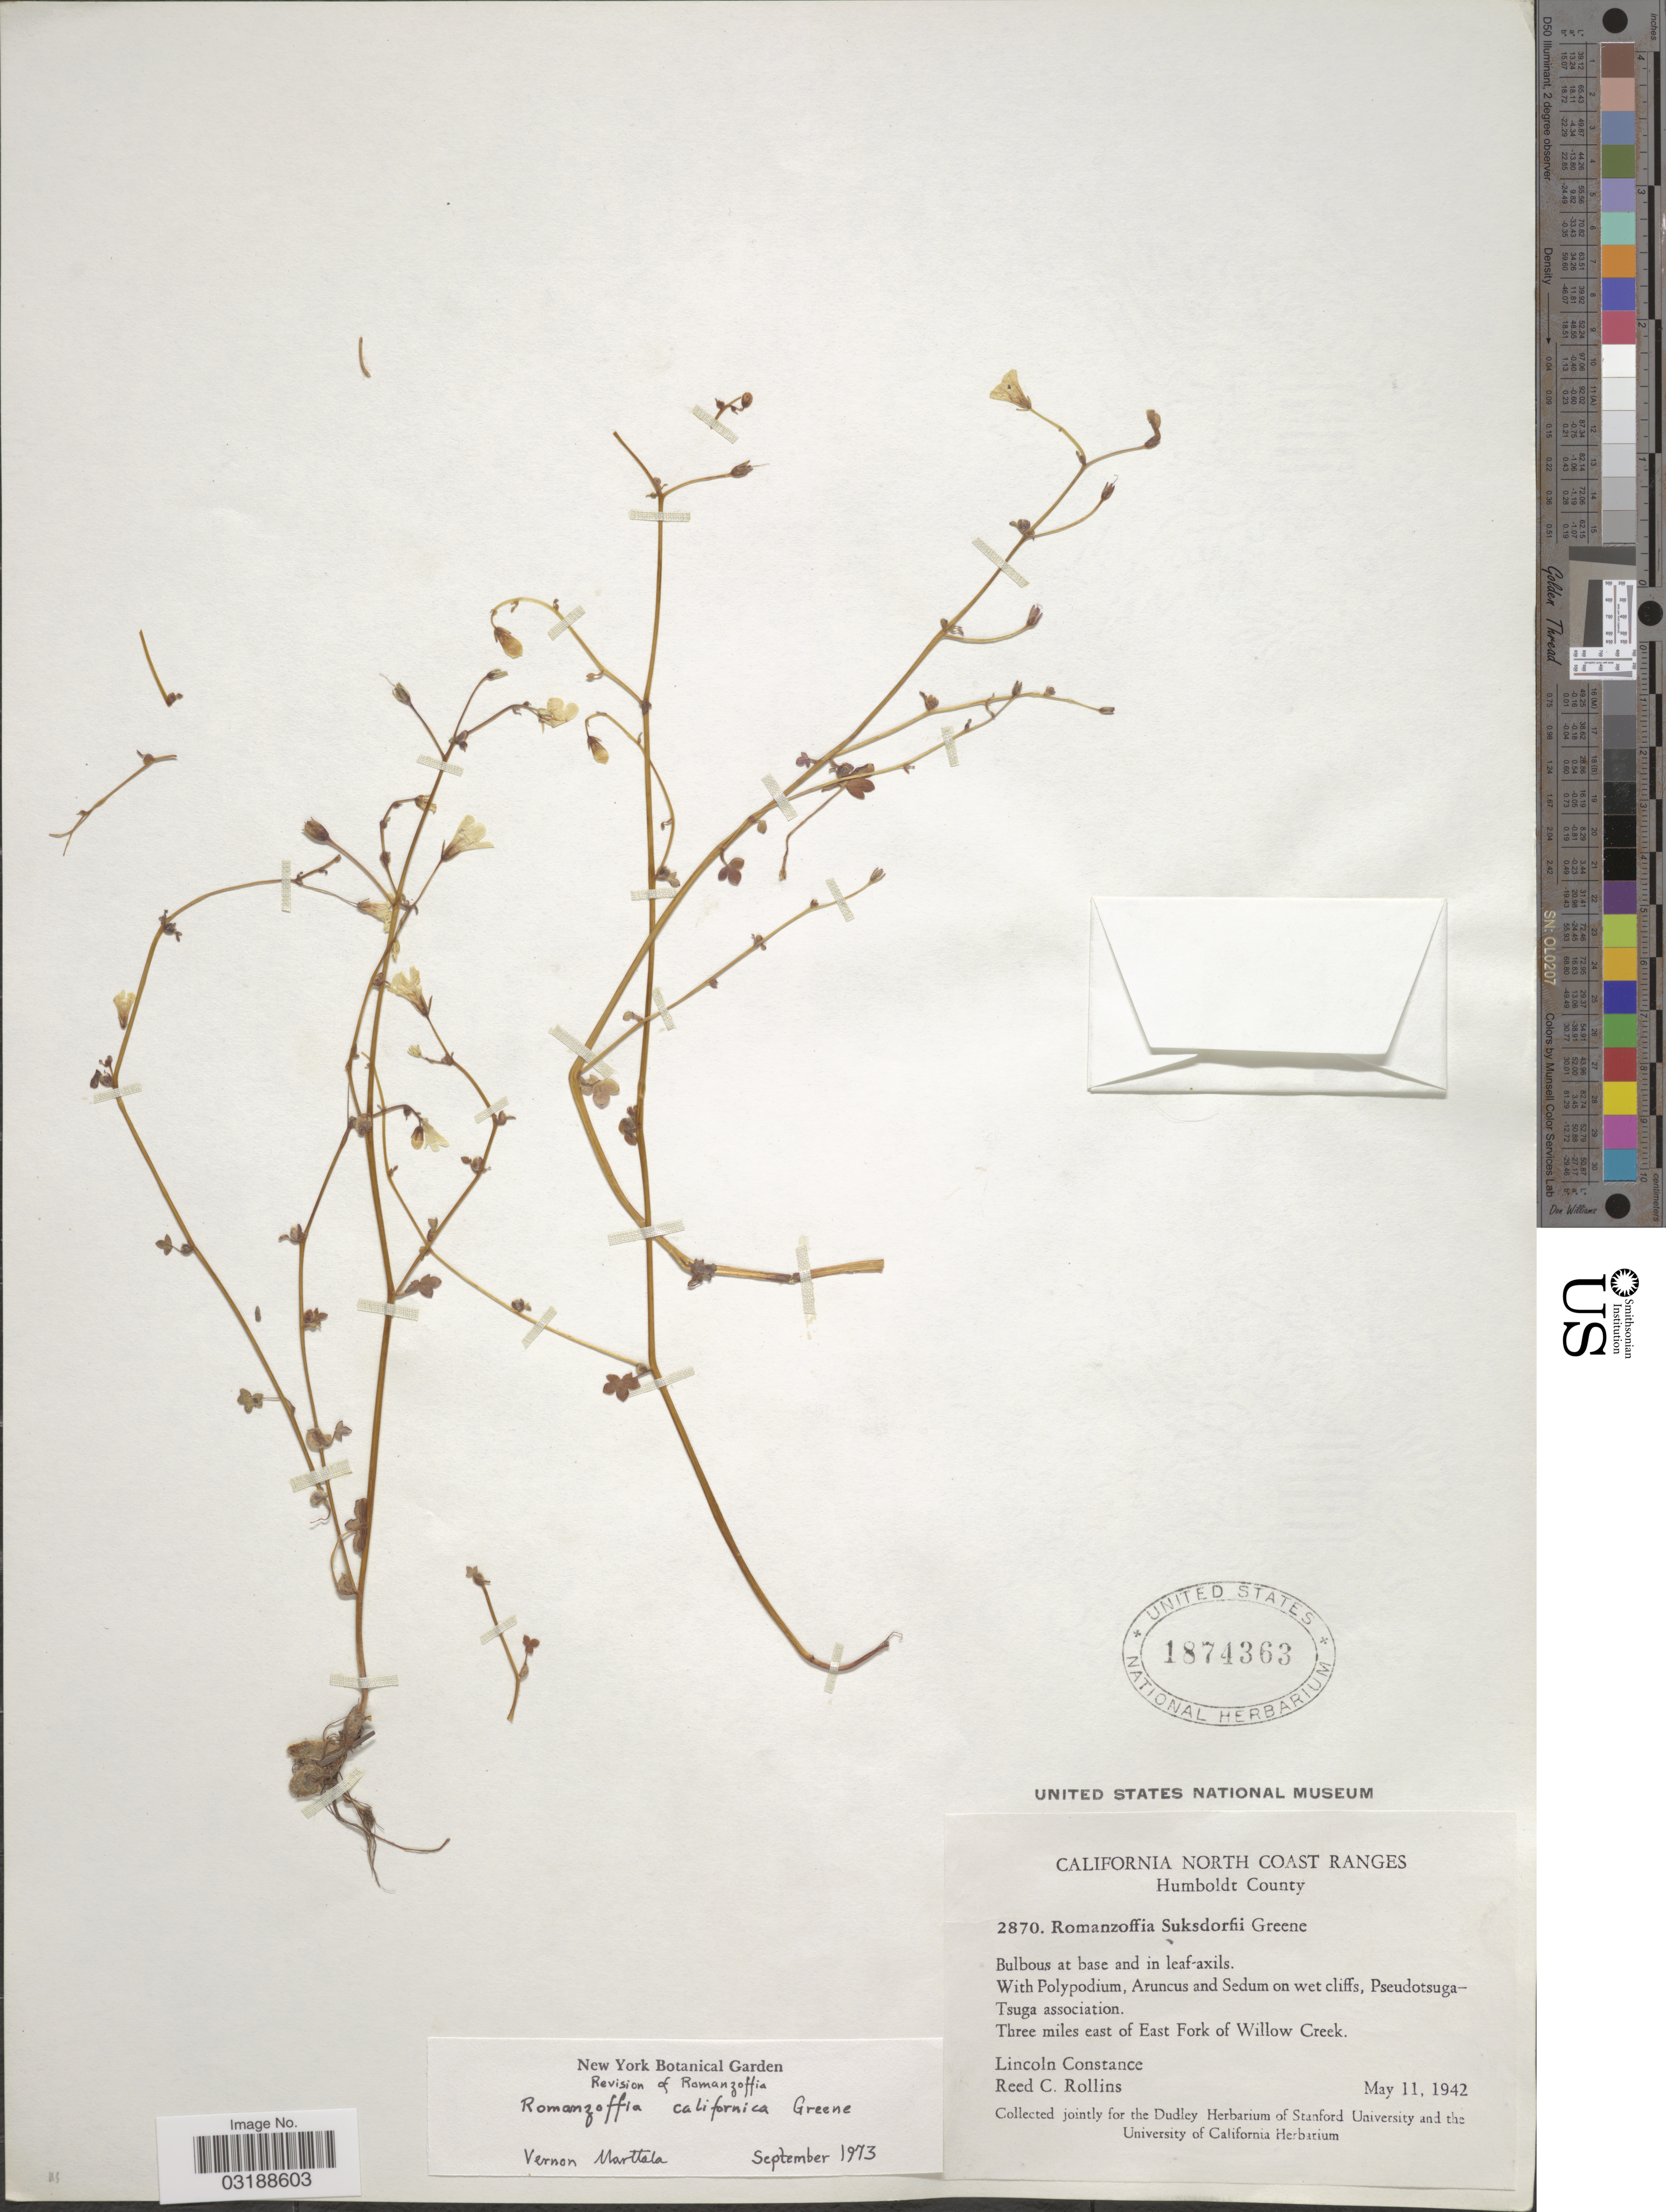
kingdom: Plantae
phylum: Tracheophyta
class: Magnoliopsida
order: Boraginales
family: Hydrophyllaceae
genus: Romanzoffia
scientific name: Romanzoffia californica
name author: Greene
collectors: L. Constance & R. C. Rollins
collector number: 2870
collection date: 1942-05-11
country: United States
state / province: California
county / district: Humboldt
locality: California North Coast Ranges, Humboldt County, Three miles east of East Fork of Willow Creek.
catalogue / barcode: US 1874363